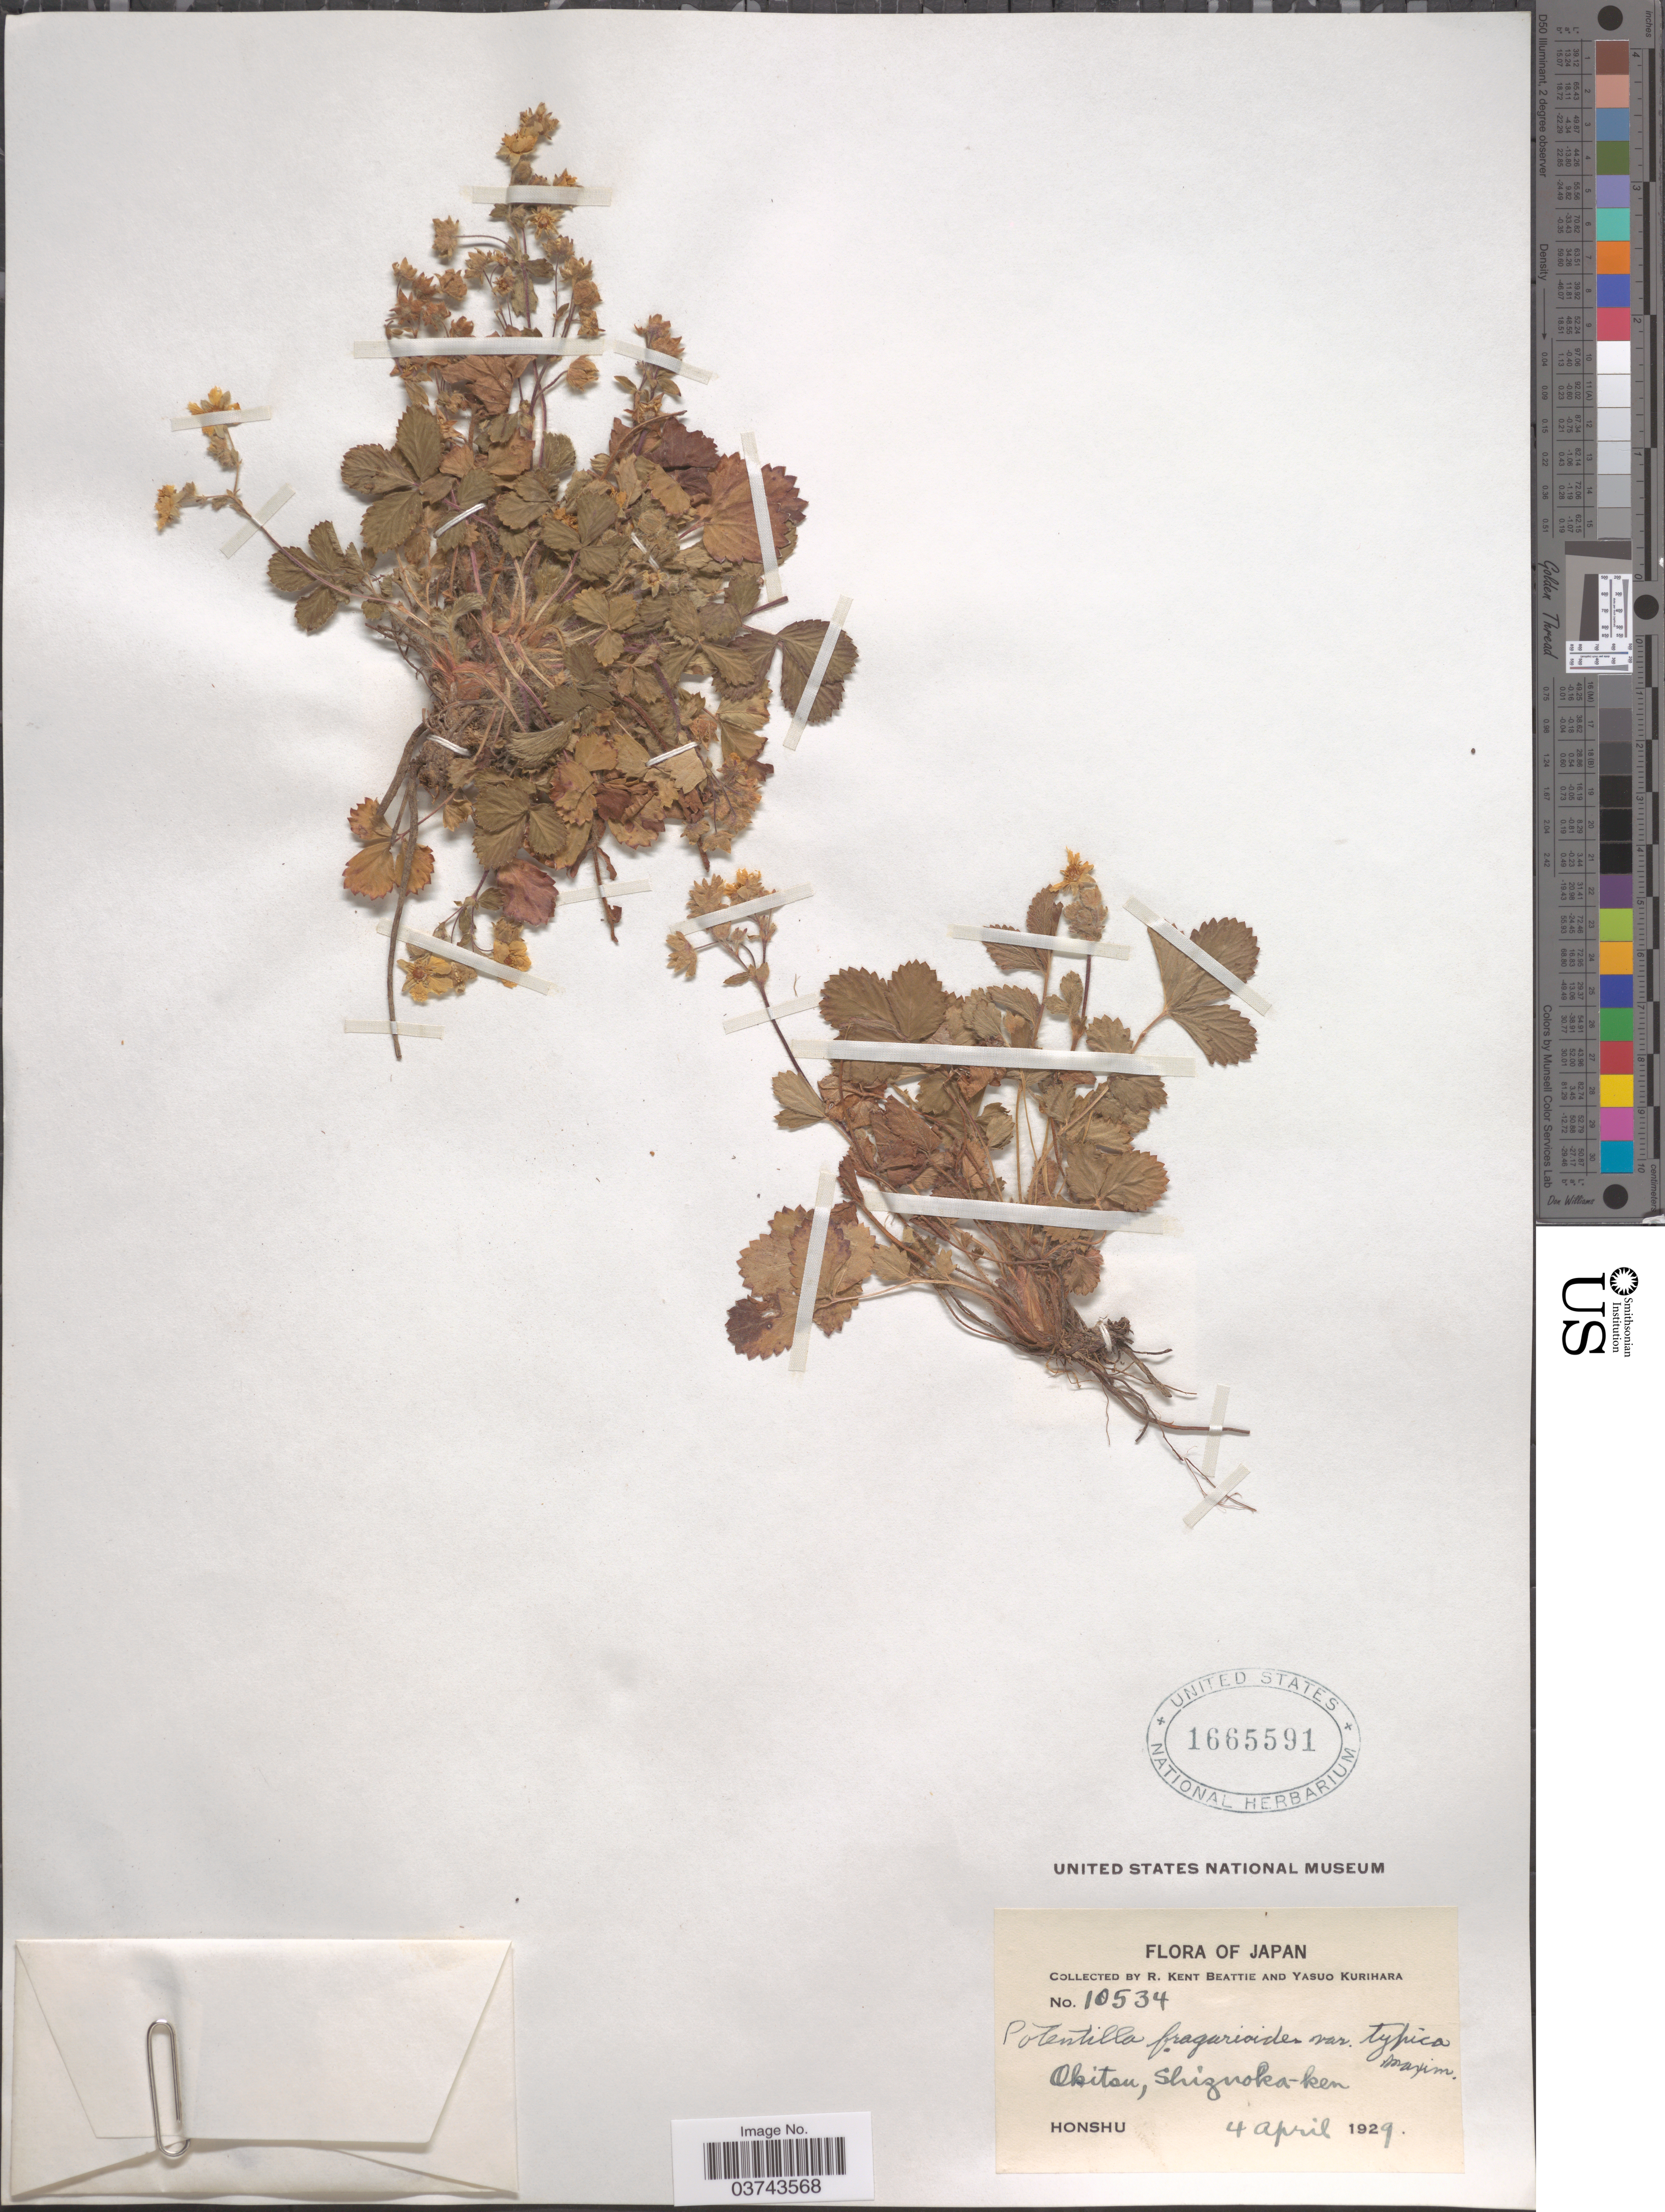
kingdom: Plantae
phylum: Tracheophyta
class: Magnoliopsida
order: Rosales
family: Rosaceae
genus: Potentilla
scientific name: Potentilla fragarioides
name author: L.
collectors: R. K. Beattie & Y. Kurihara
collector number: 10534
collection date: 1929-04-04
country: Japan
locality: Akitsu, Shizuoka-ken. Honshu.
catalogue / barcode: US 1665591